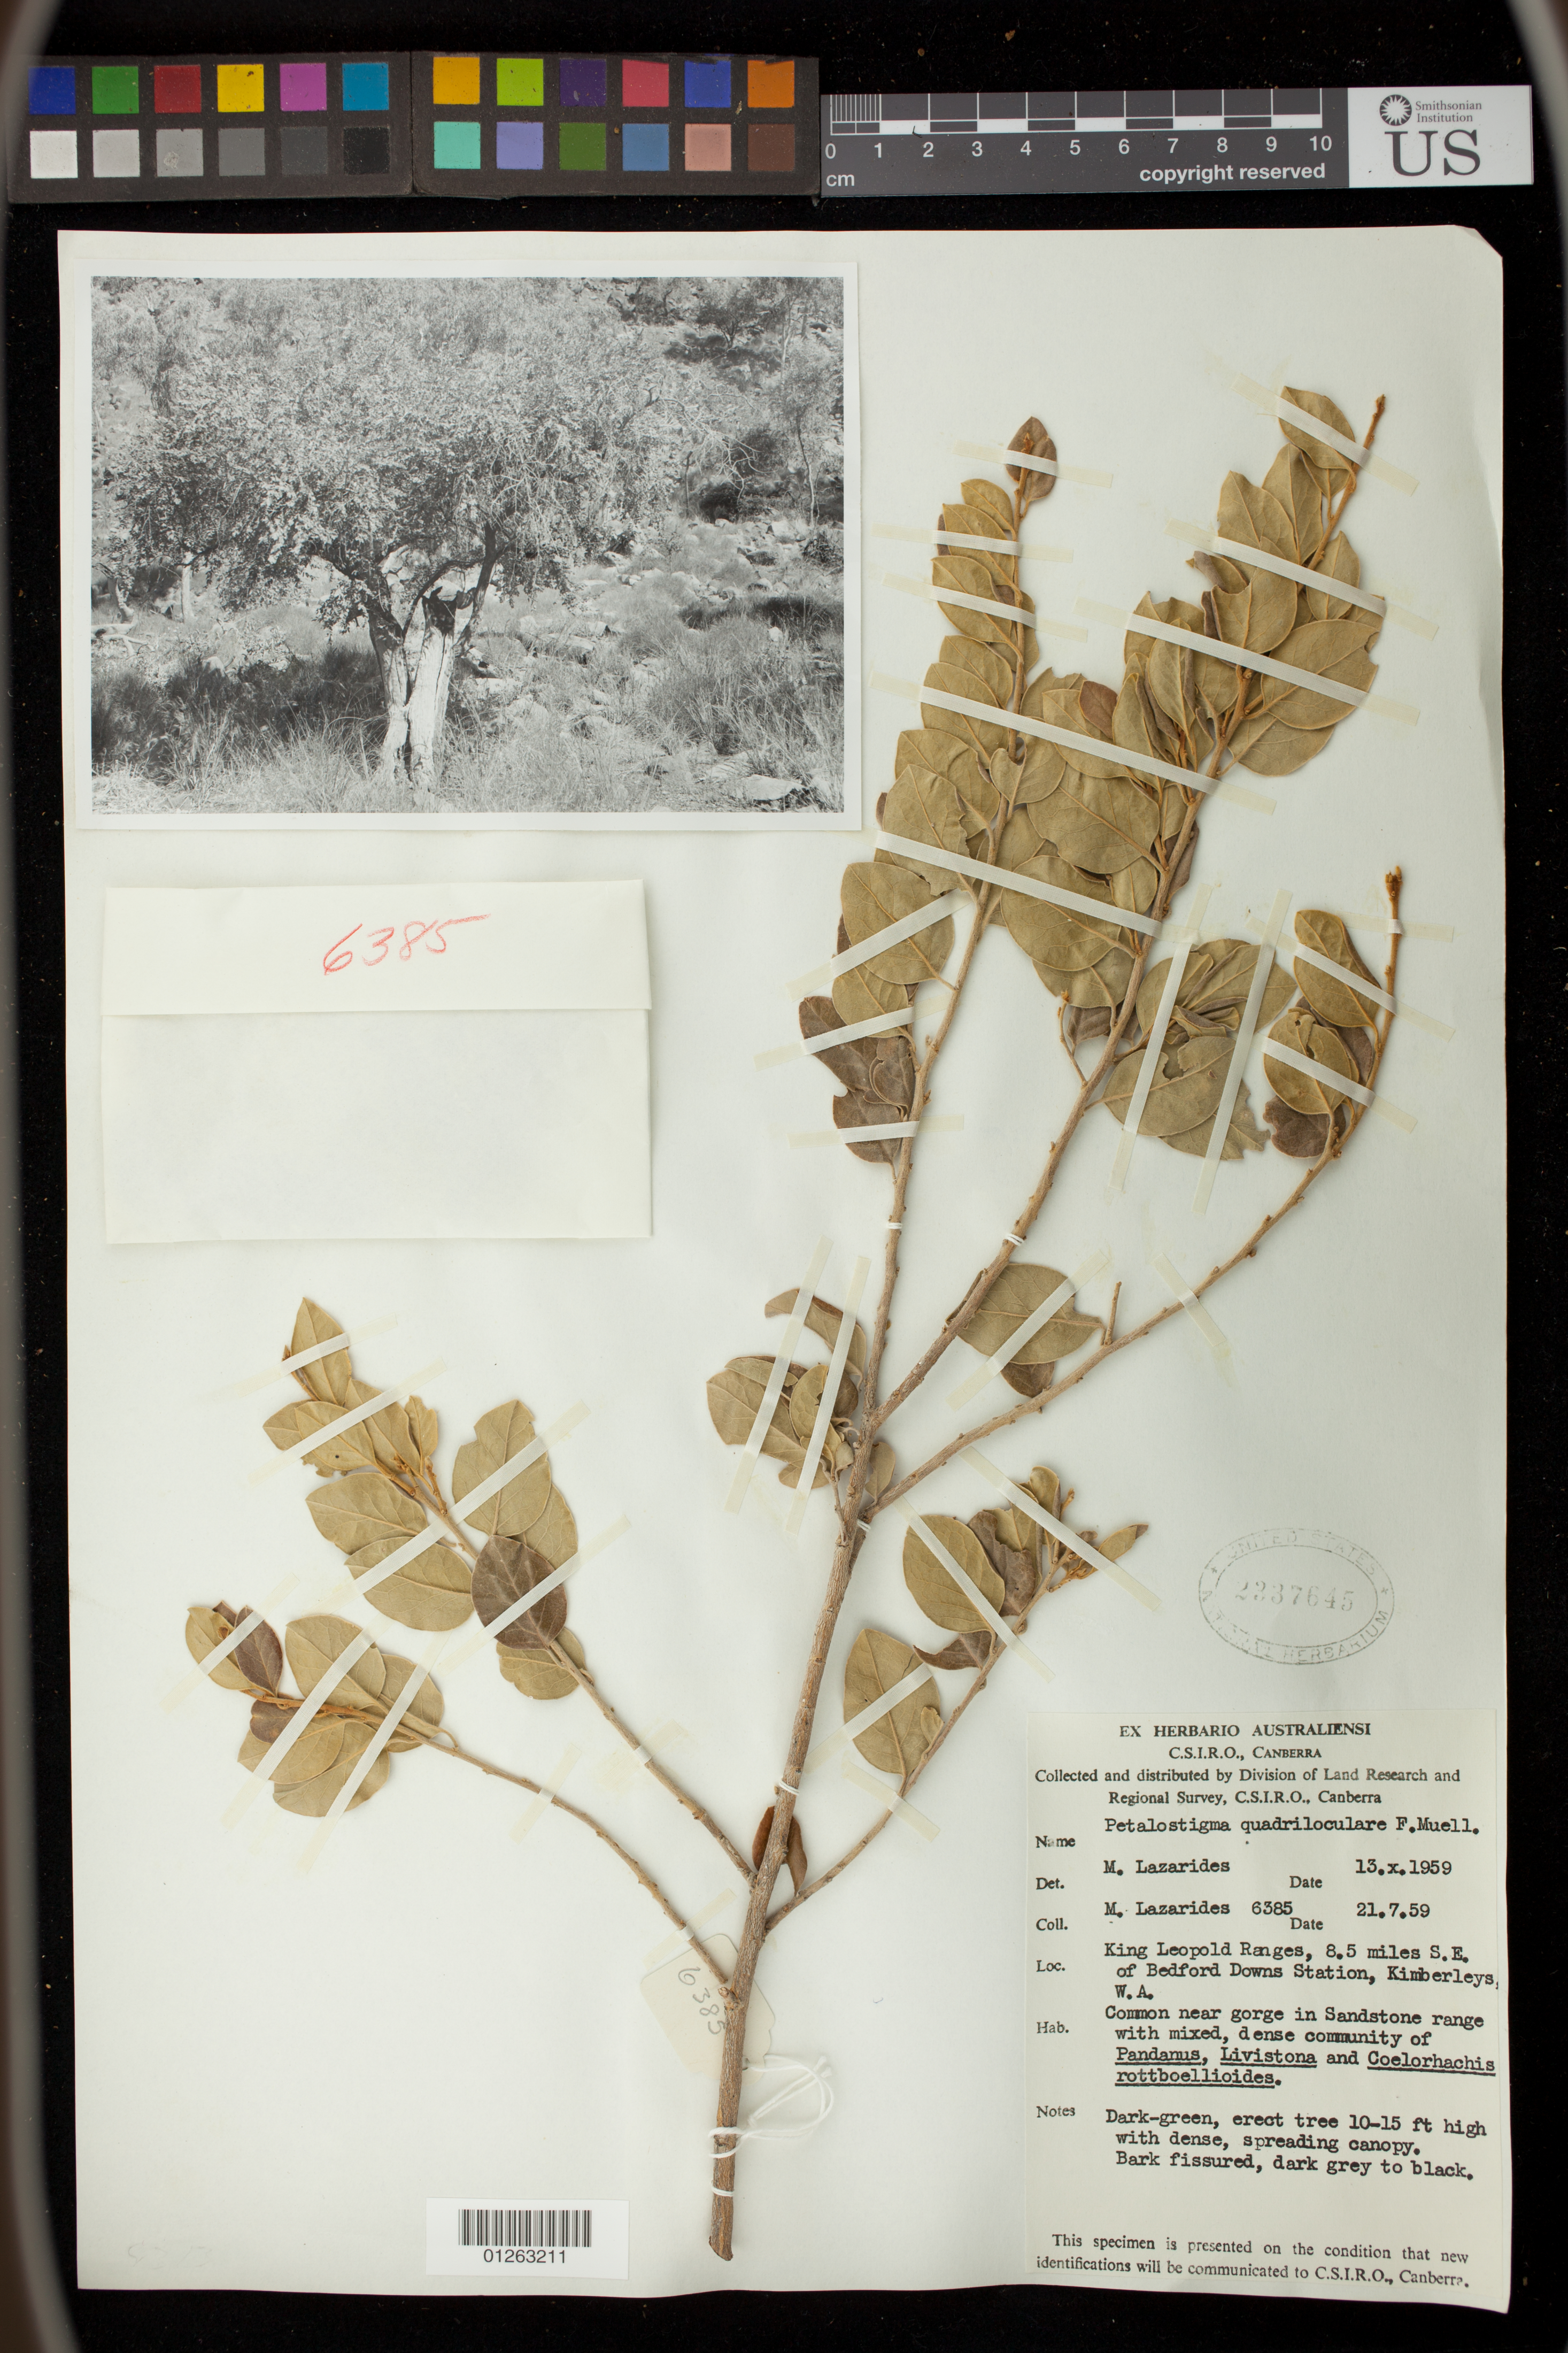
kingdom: Plantae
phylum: Tracheophyta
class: Magnoliopsida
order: Malpighiales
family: Picrodendraceae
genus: Petalostigma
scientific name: Petalostigma quadriloculare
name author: F. Muell.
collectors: M. Lazarides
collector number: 6385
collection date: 1959-07-21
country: Australia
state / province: Western Australia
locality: King Leopold Ranges, 8.5 miles S.E. of Bedford Downs Station, Kimberleys, W. A.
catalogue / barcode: US 2337645